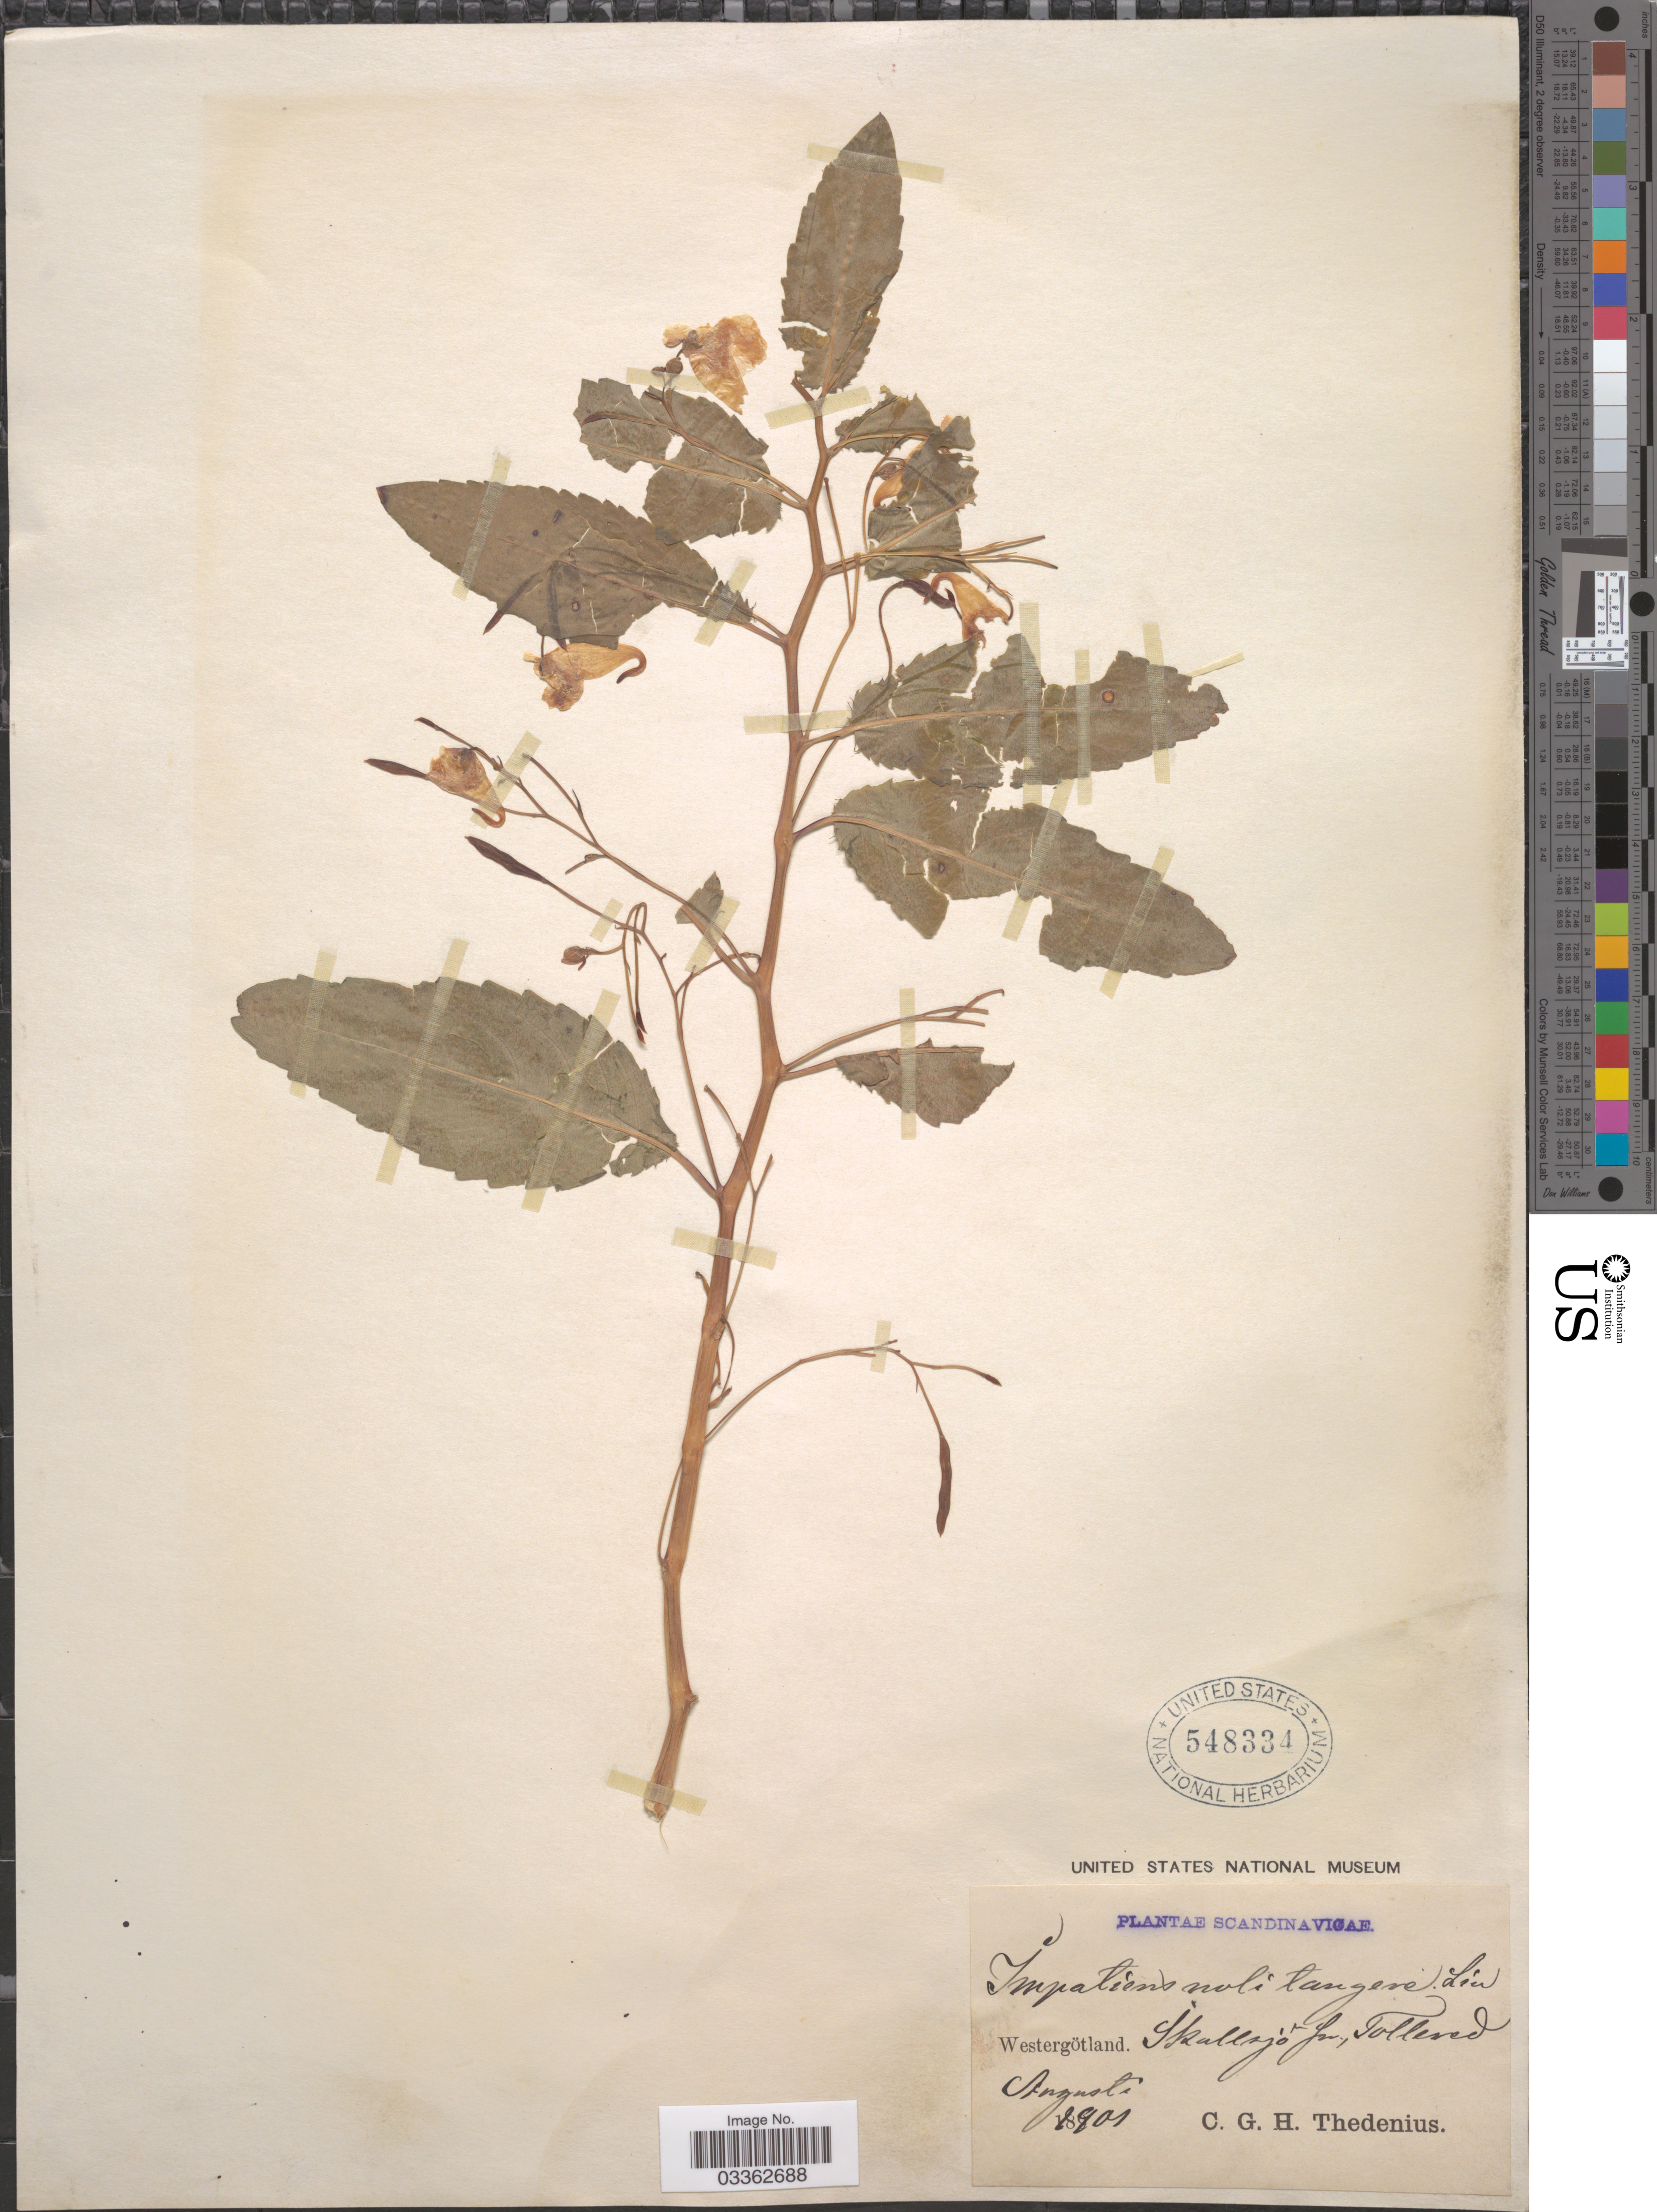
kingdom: Plantae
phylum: Tracheophyta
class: Magnoliopsida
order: Ericales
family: Balsaminaceae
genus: Impatiens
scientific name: Impatiens noli-tangere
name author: L.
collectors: C. Thedenius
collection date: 1901-08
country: Sweden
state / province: Västra Götaland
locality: Scandinavicae. Westergötland. Skallsjo fr., Tollered.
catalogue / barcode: US 548334